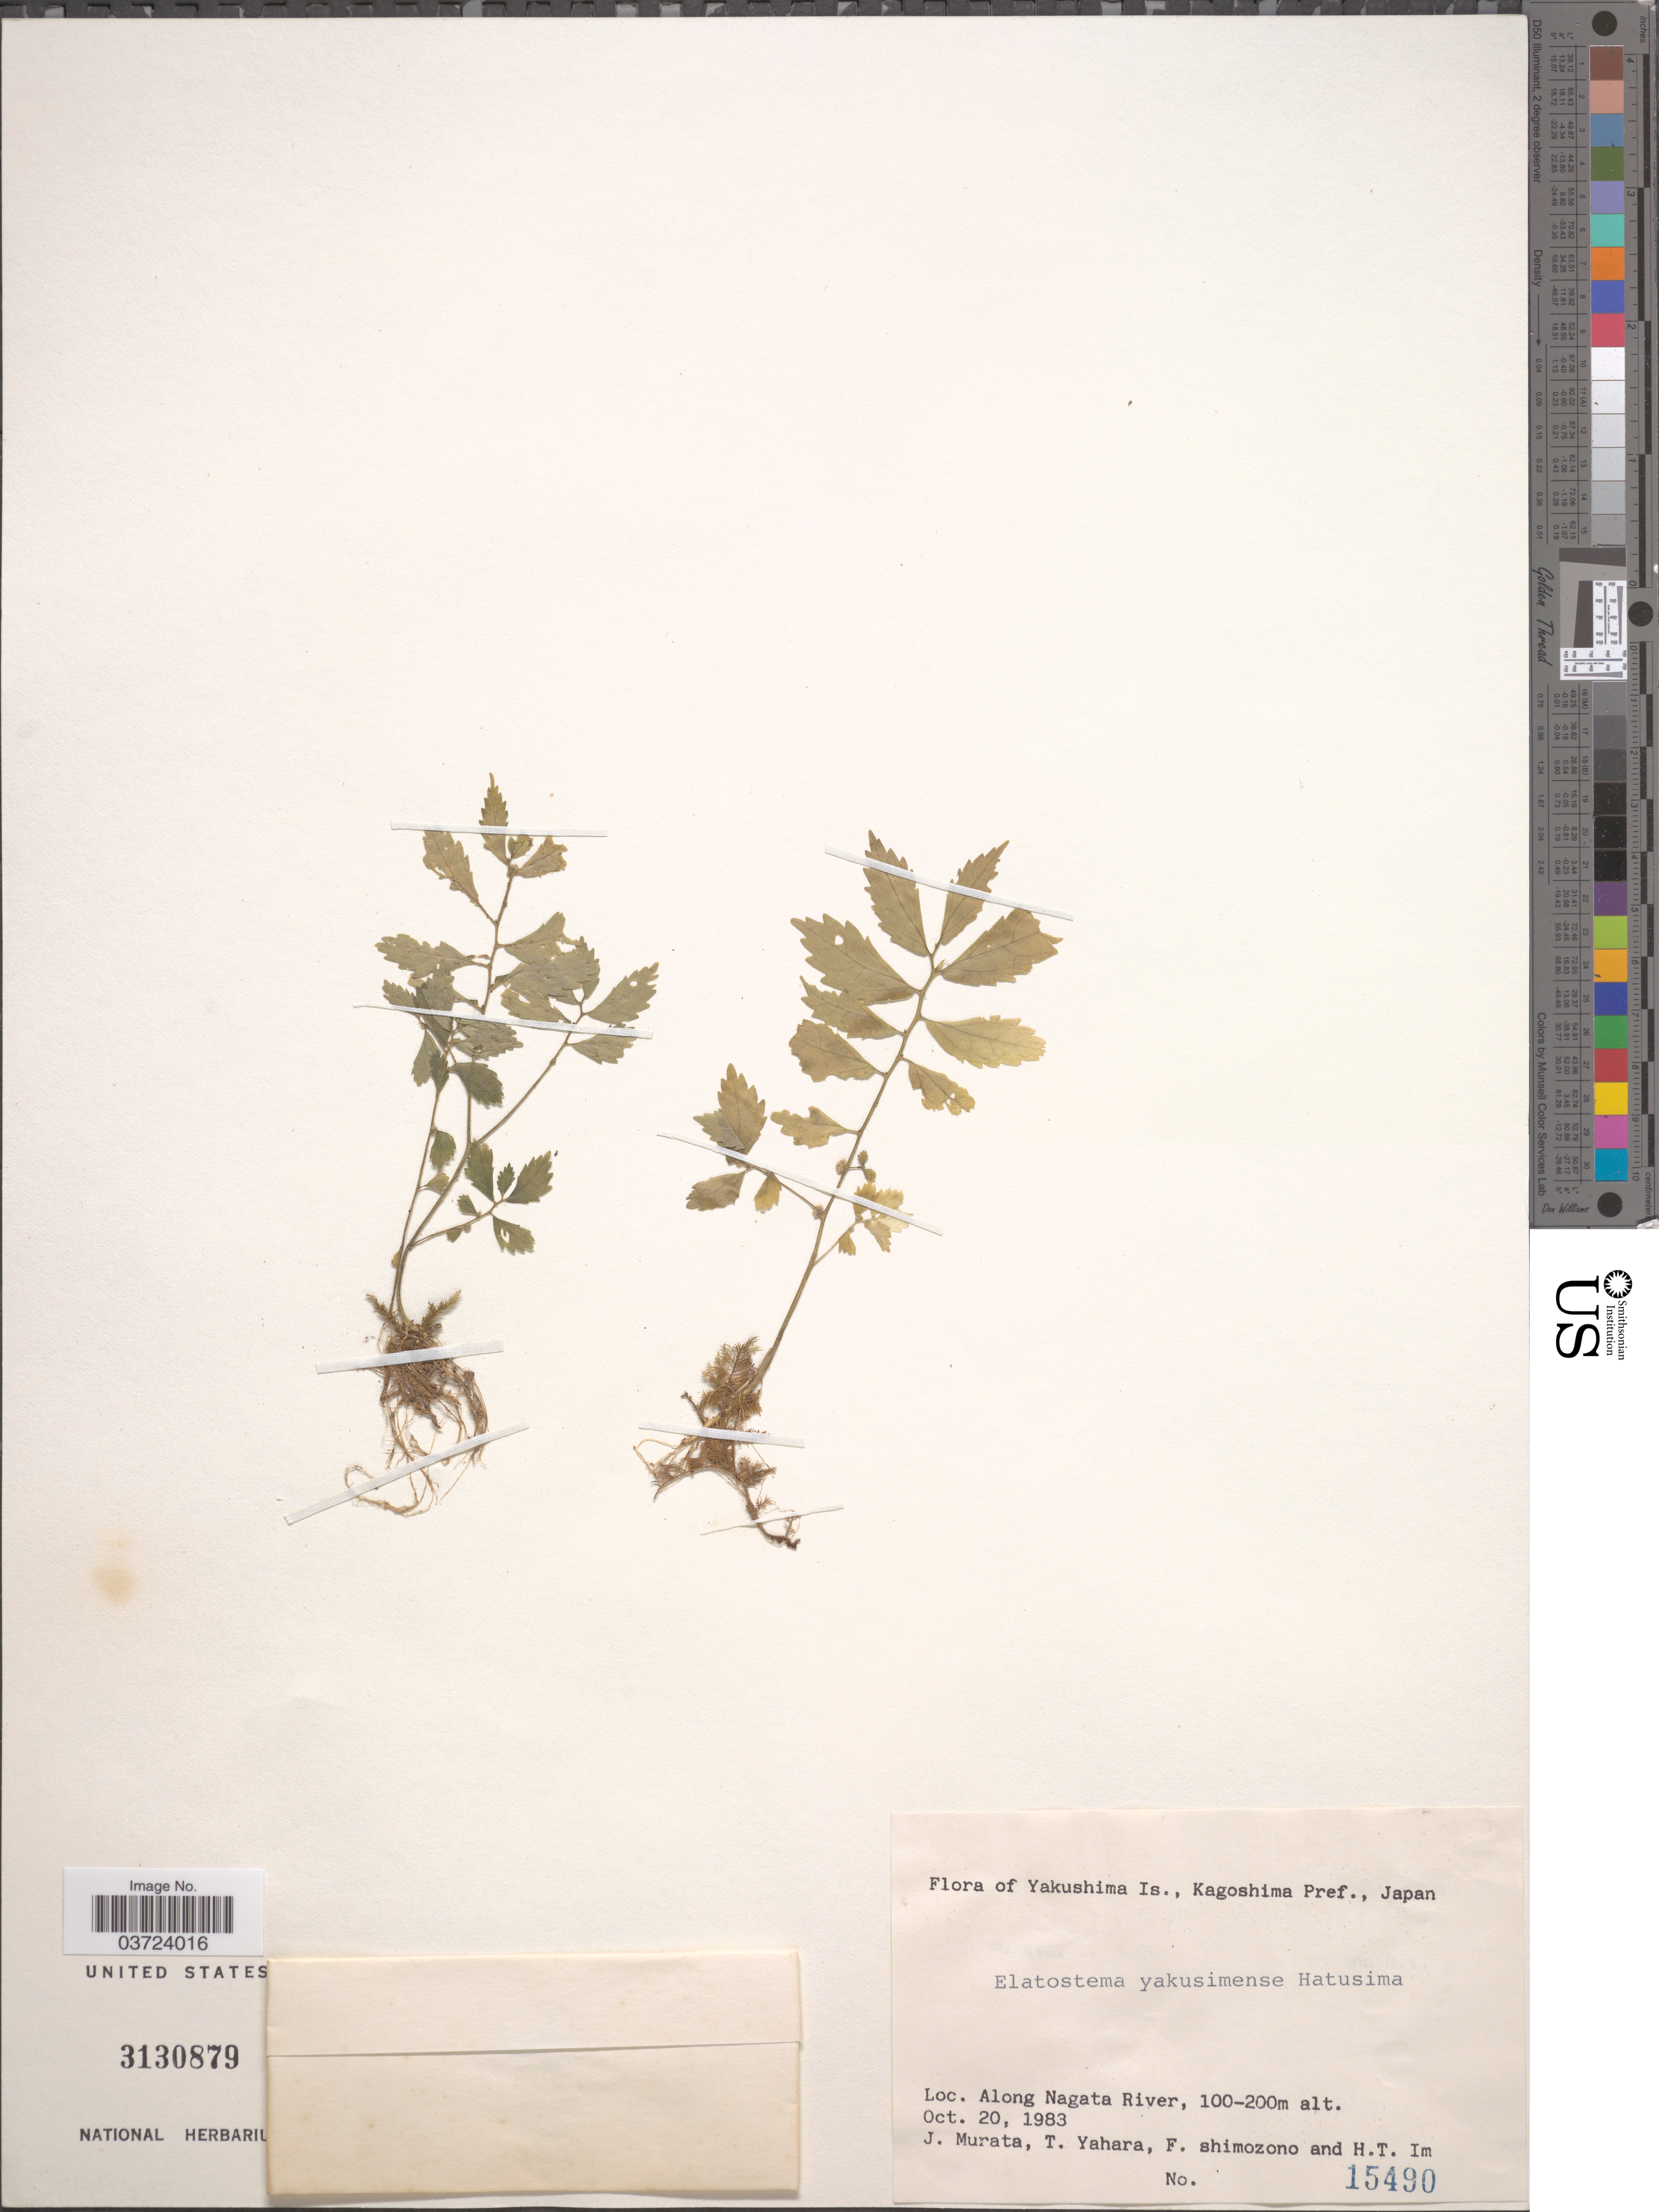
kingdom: Plantae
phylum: Tracheophyta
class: Magnoliopsida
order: Rosales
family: Urticaceae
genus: Elatostema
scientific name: Elatostema yakushimense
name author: Hatus.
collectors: J. Murata, T. Yahara, F. Shimozono & H. Im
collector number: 15490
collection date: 1983-10-20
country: Japan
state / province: Kagosima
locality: Yakushima Is., Kagoshima Pref. Along Nagata River.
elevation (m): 100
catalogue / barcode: US 3130879